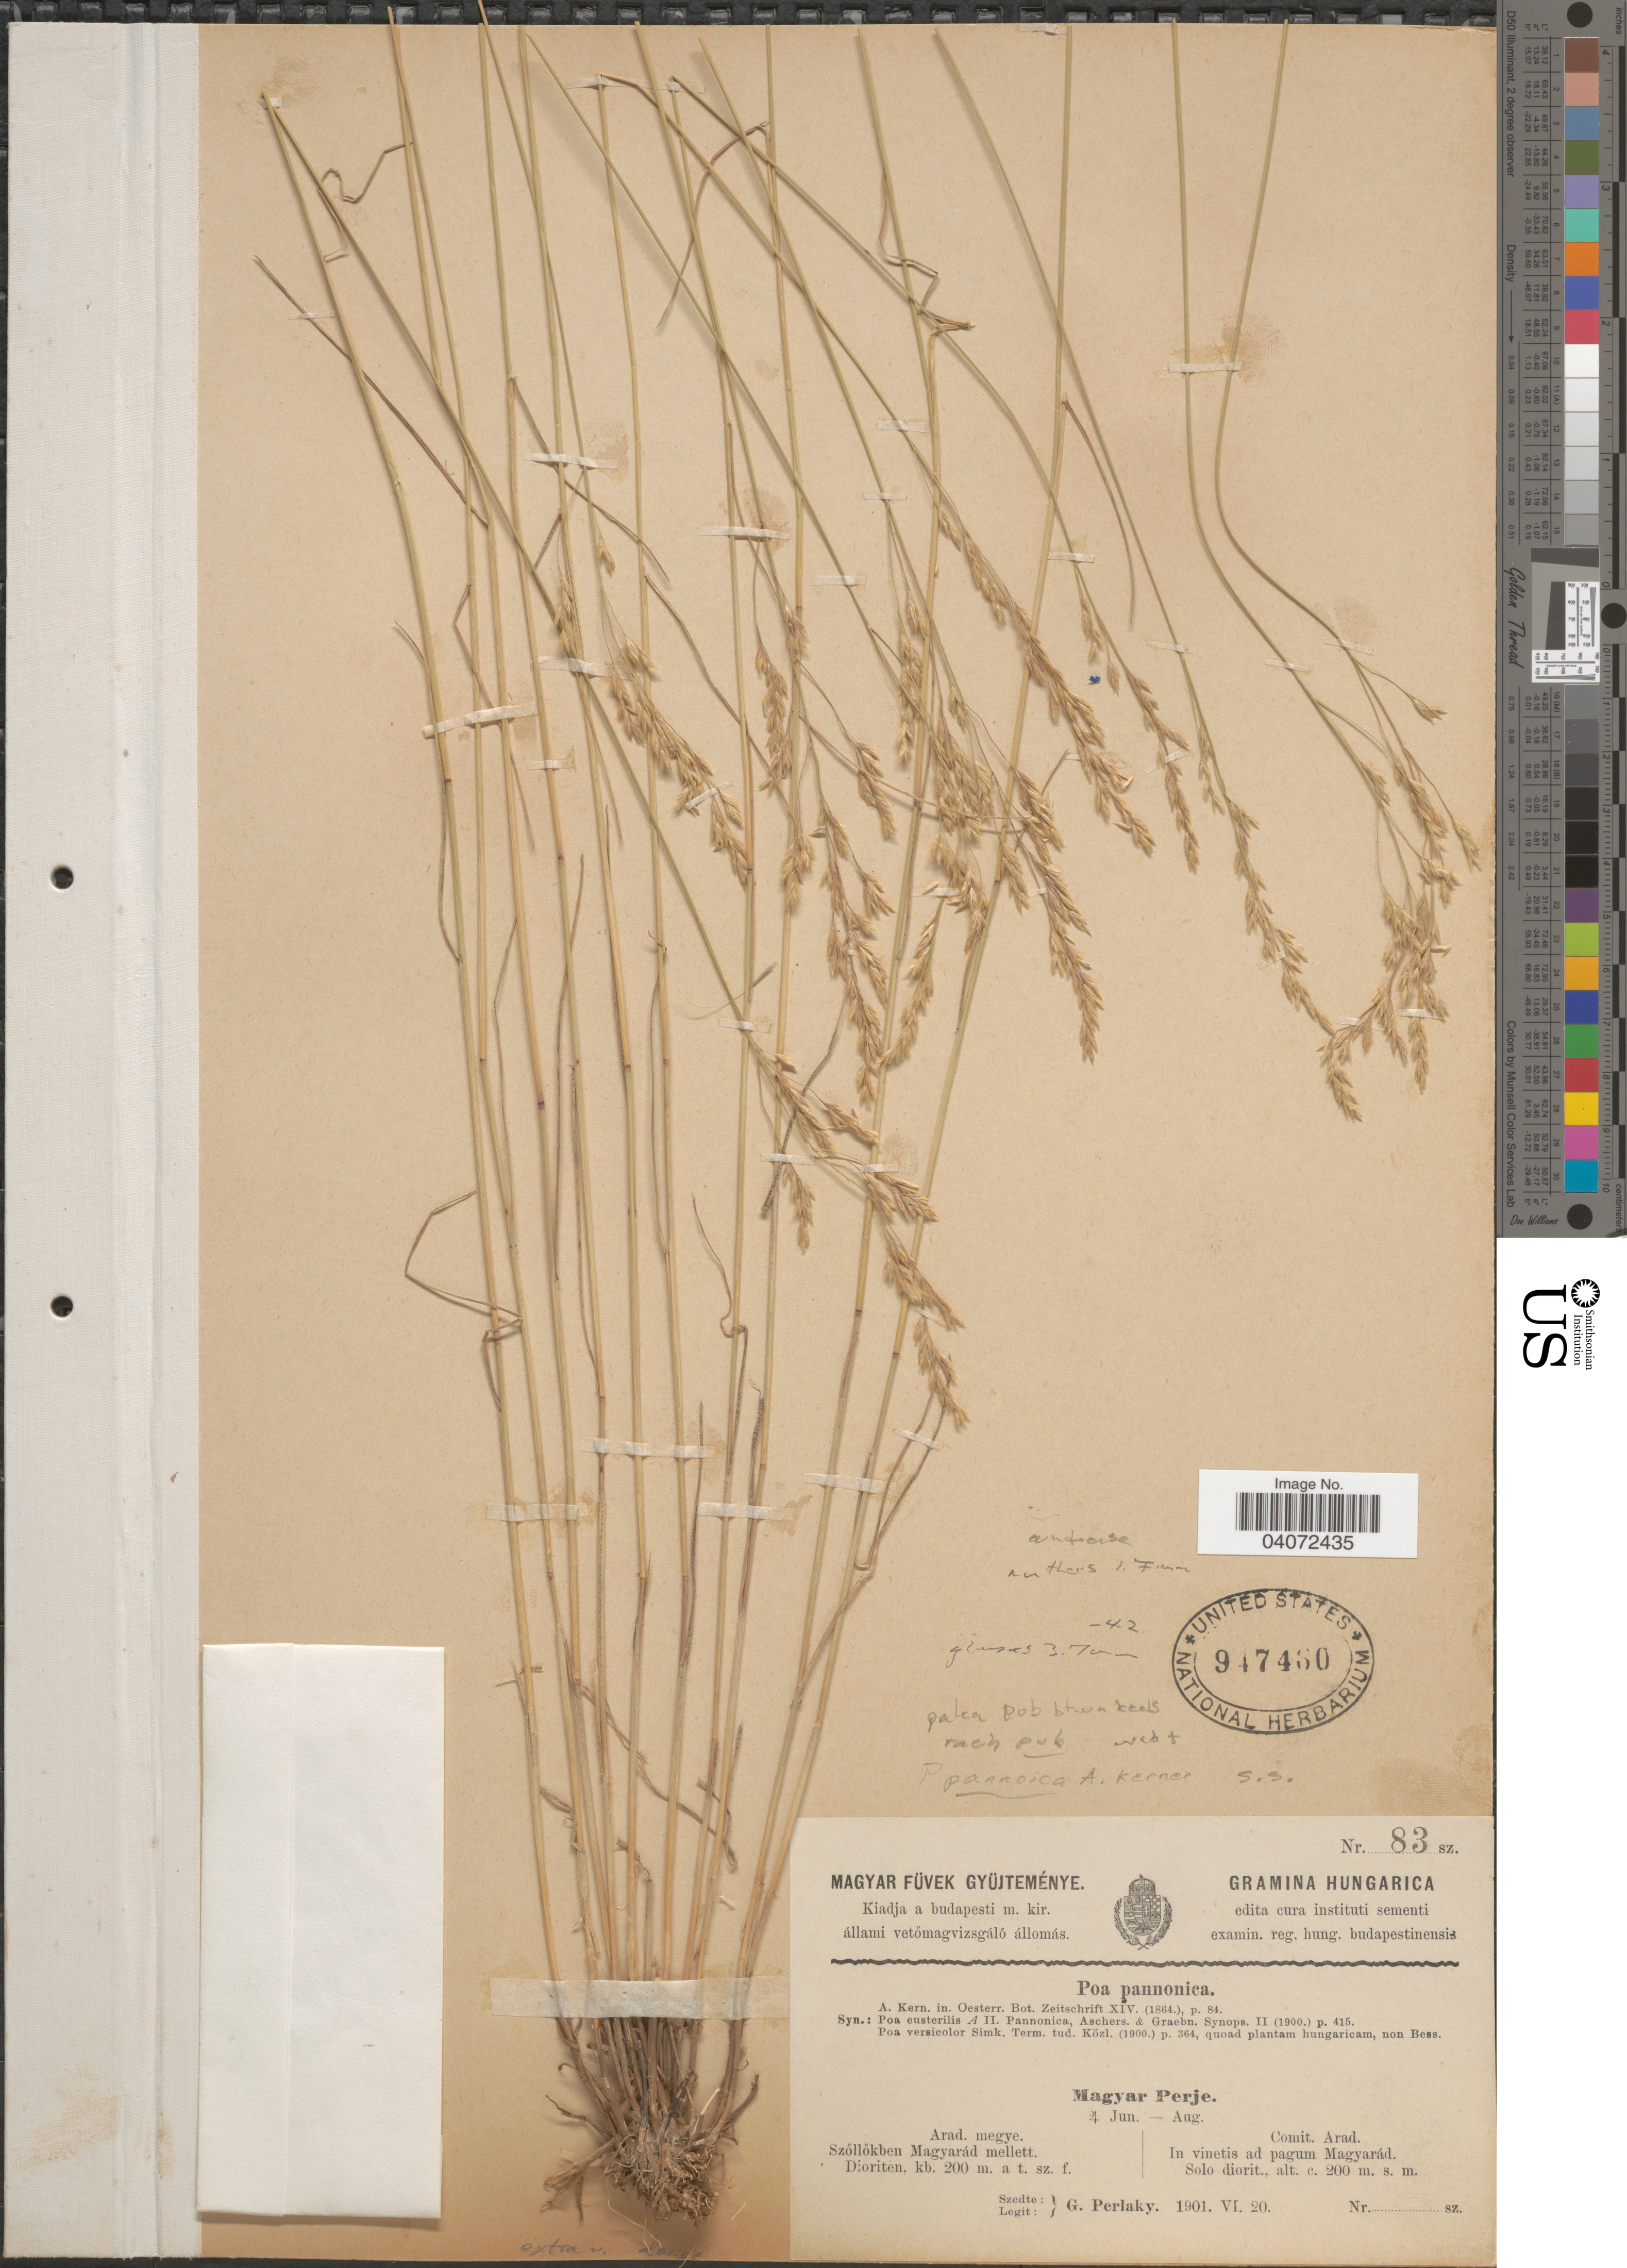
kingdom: Plantae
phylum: Tracheophyta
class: Liliopsida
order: Poales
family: Poaceae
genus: Poa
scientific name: Poa pannonica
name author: A. Kern.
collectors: Perlaky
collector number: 83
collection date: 1901-06-20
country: Hungary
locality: Comit. Arad. In vinetis ad pagum Magyarád.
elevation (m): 200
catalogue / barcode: US 947460